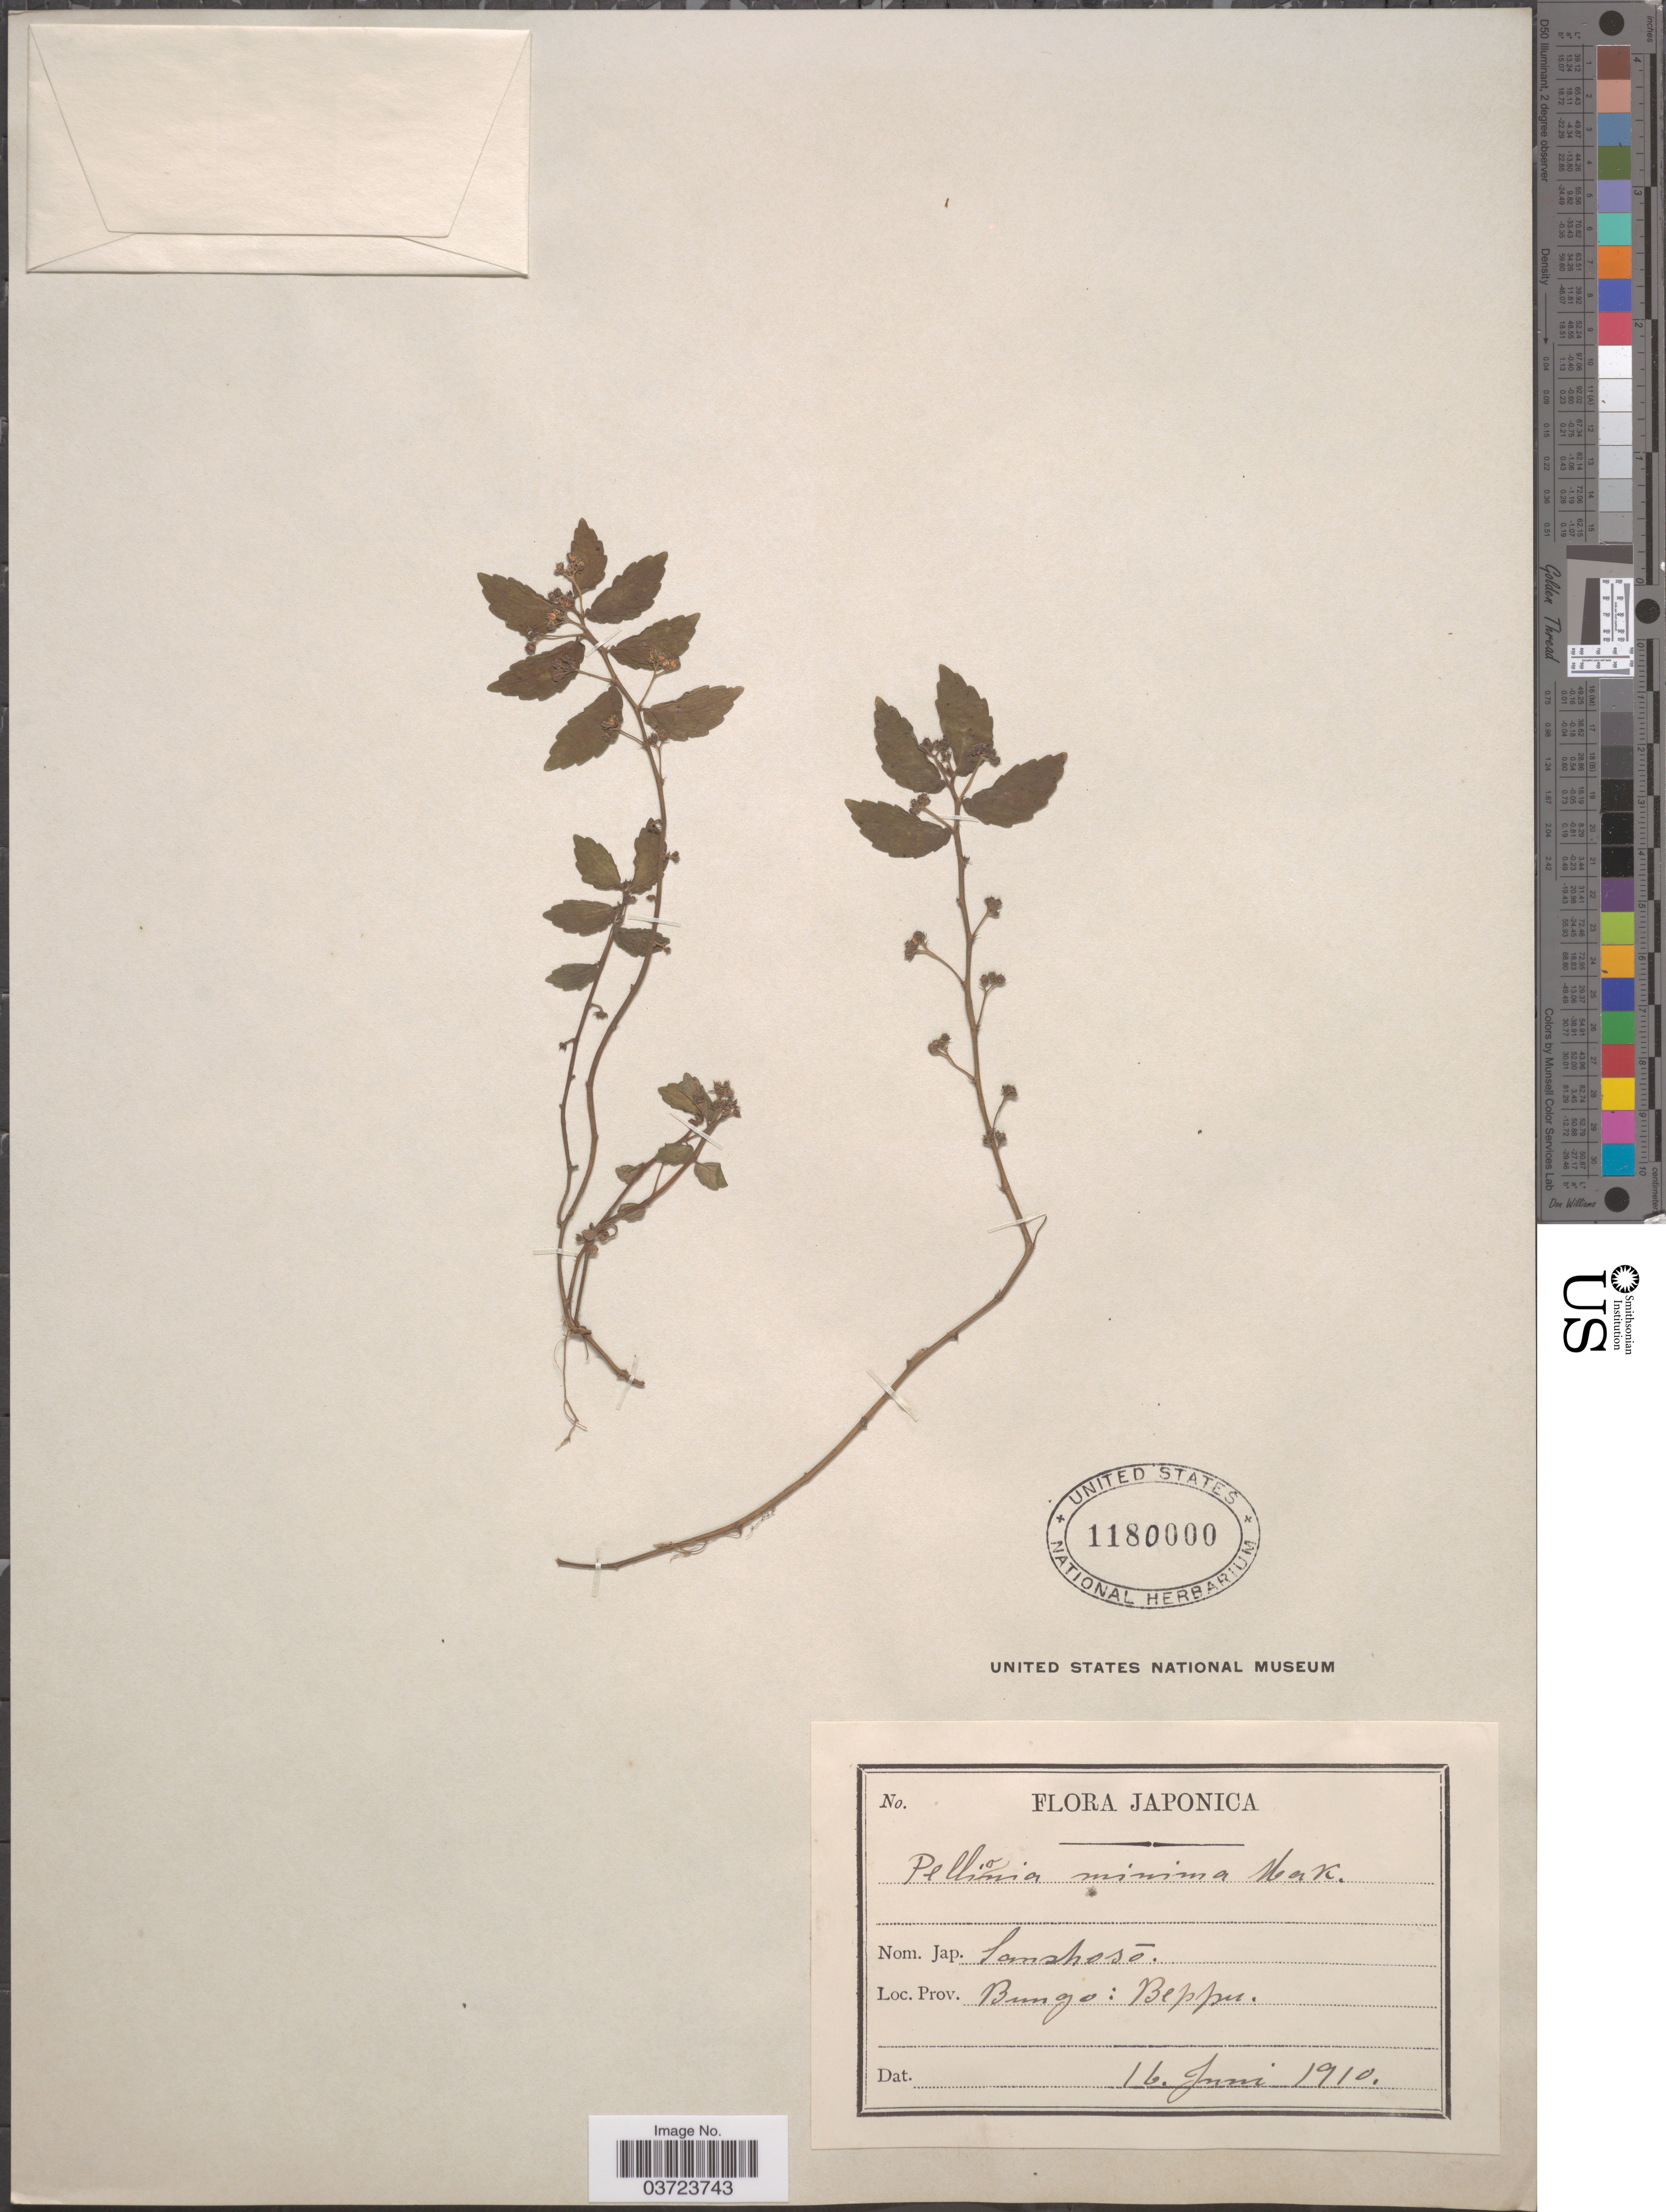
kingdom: Plantae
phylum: Tracheophyta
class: Magnoliopsida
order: Rosales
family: Urticaceae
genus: Pellionia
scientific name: Pellionia minima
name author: Makino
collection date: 1910-06-16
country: Japan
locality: Prov. Bungo: Beppu.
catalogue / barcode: US 1180000